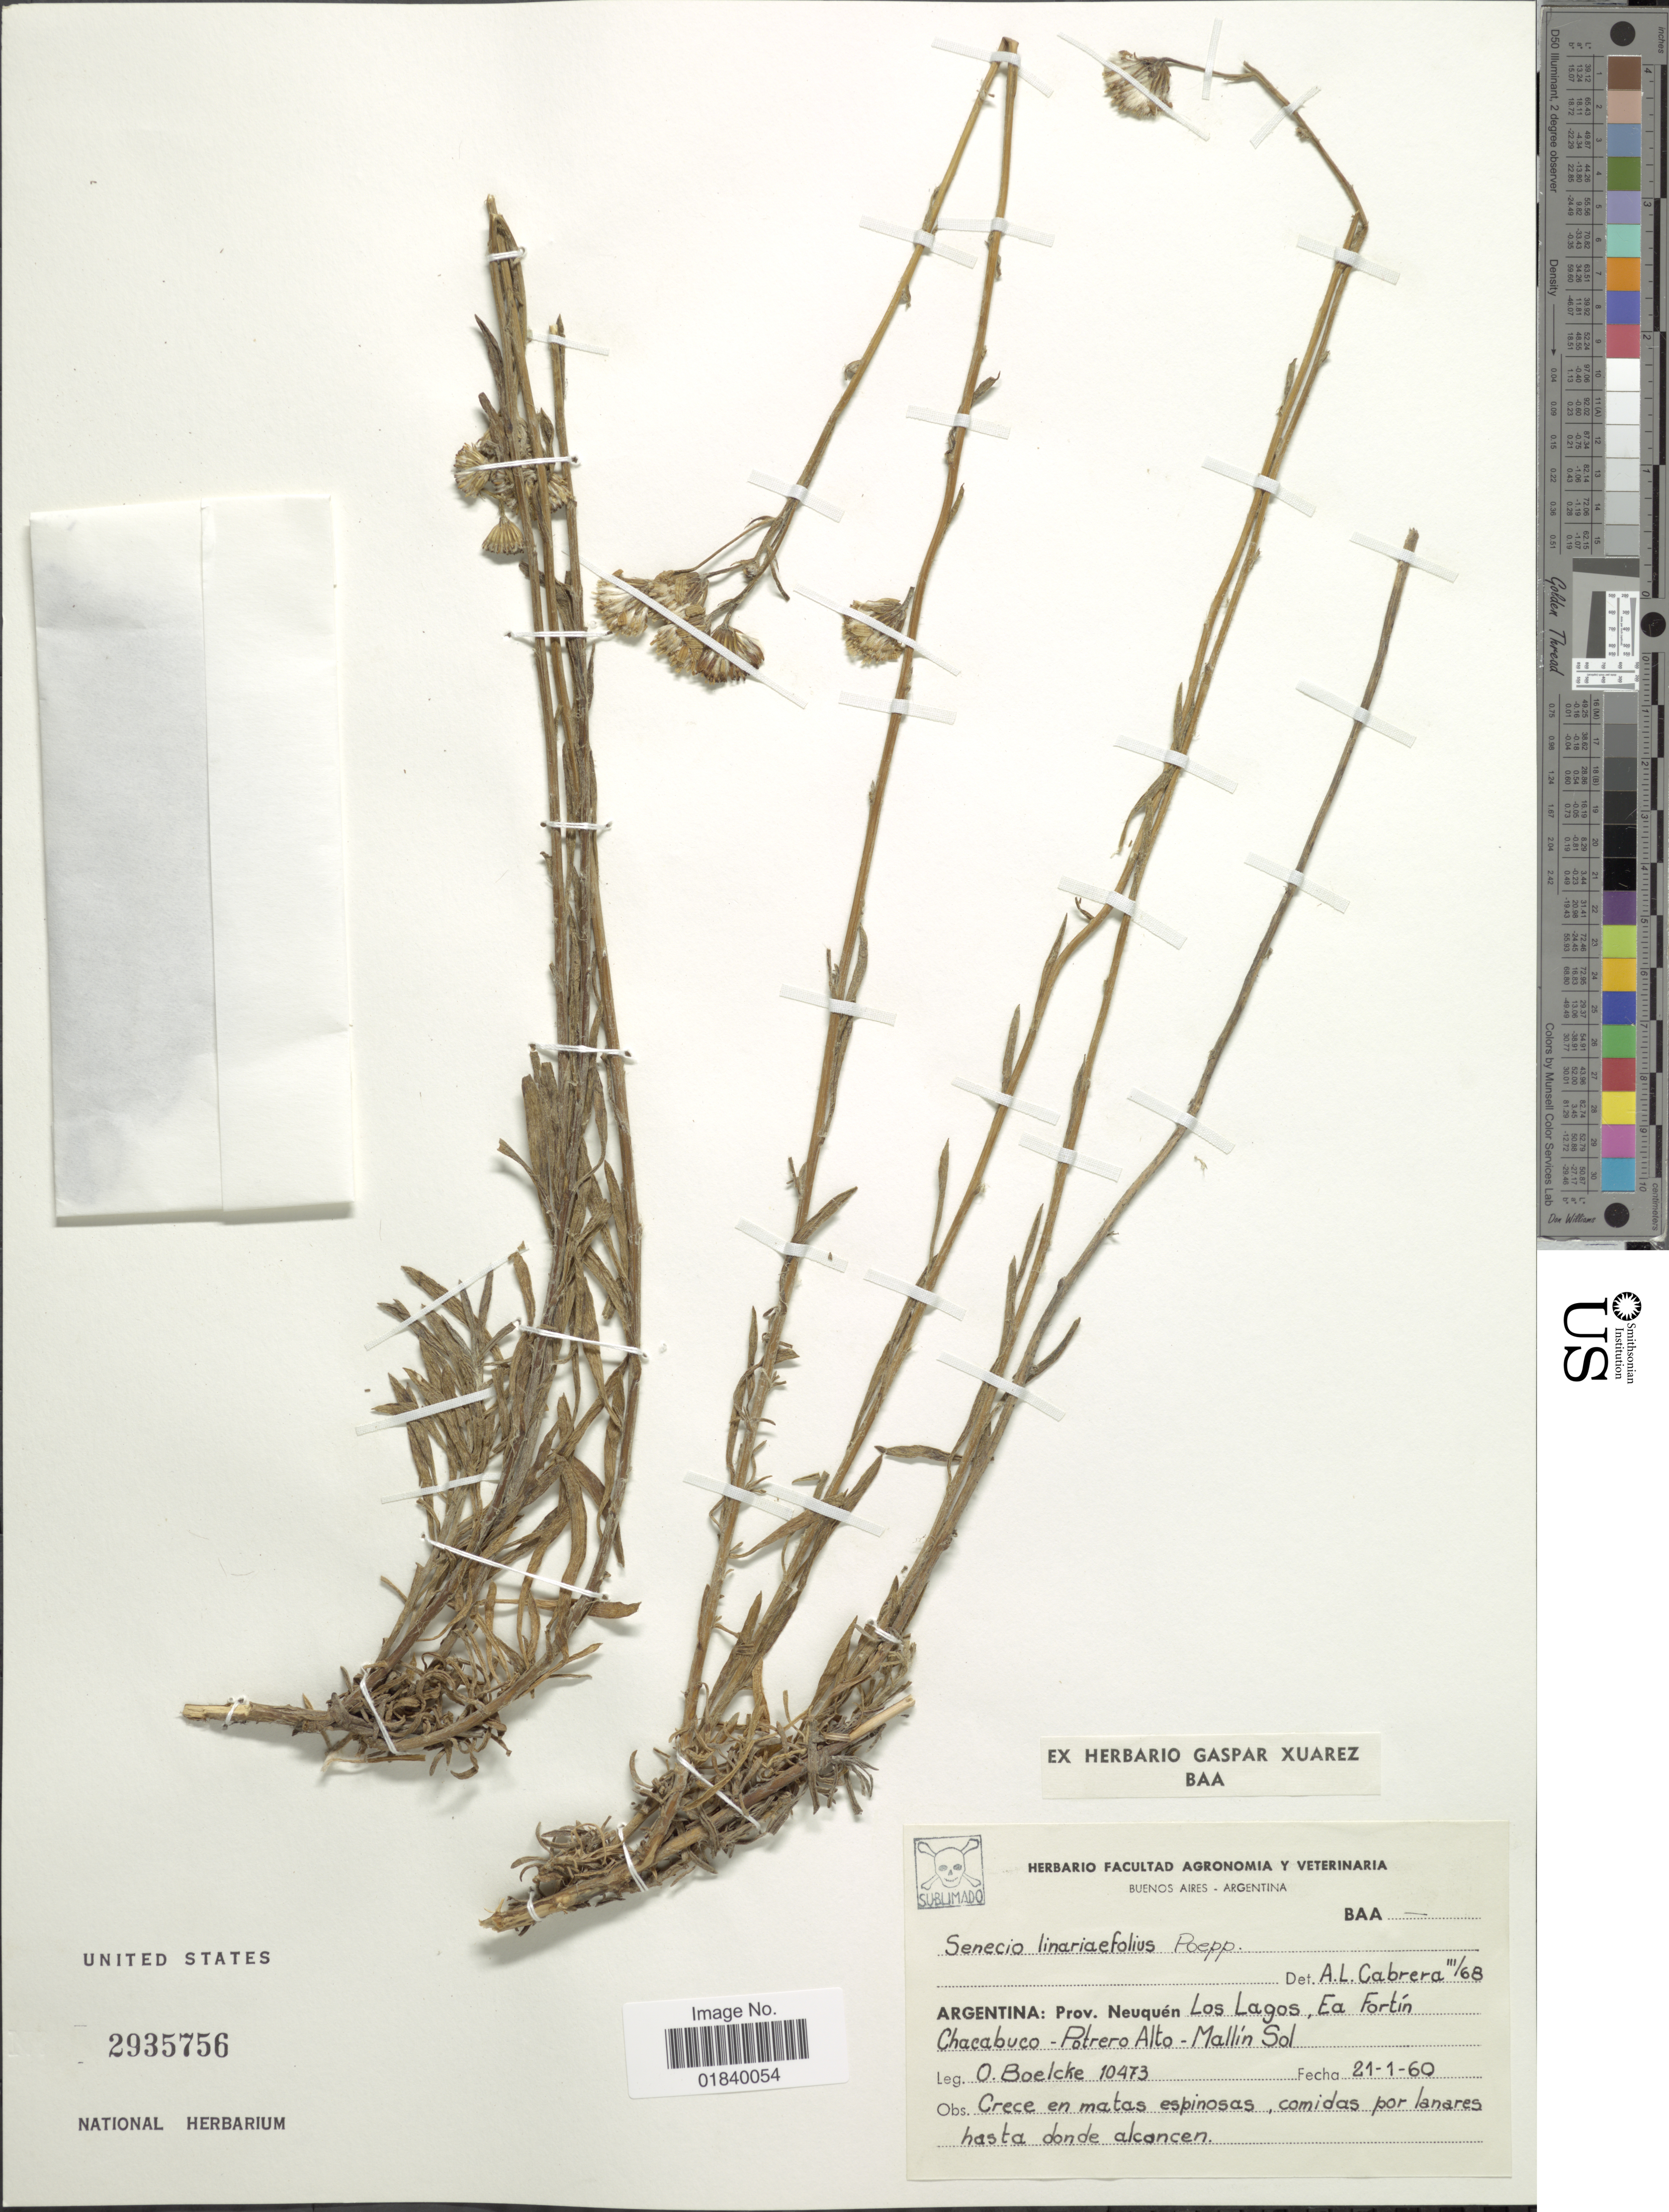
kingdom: Plantae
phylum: Tracheophyta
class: Magnoliopsida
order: Asterales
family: Asteraceae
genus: Senecio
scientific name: Senecio linariifolius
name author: Poepp. ex DC.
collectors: O. Boelcke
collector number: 10473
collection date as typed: Transcribed d/m/y: 21/1/60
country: Argentina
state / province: Neuquen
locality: Argentina: Prov. Neuquen Los Lagos , Ea Fortin. Chacabuco - Portero Alto- Mallin Sol.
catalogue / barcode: US 2935756